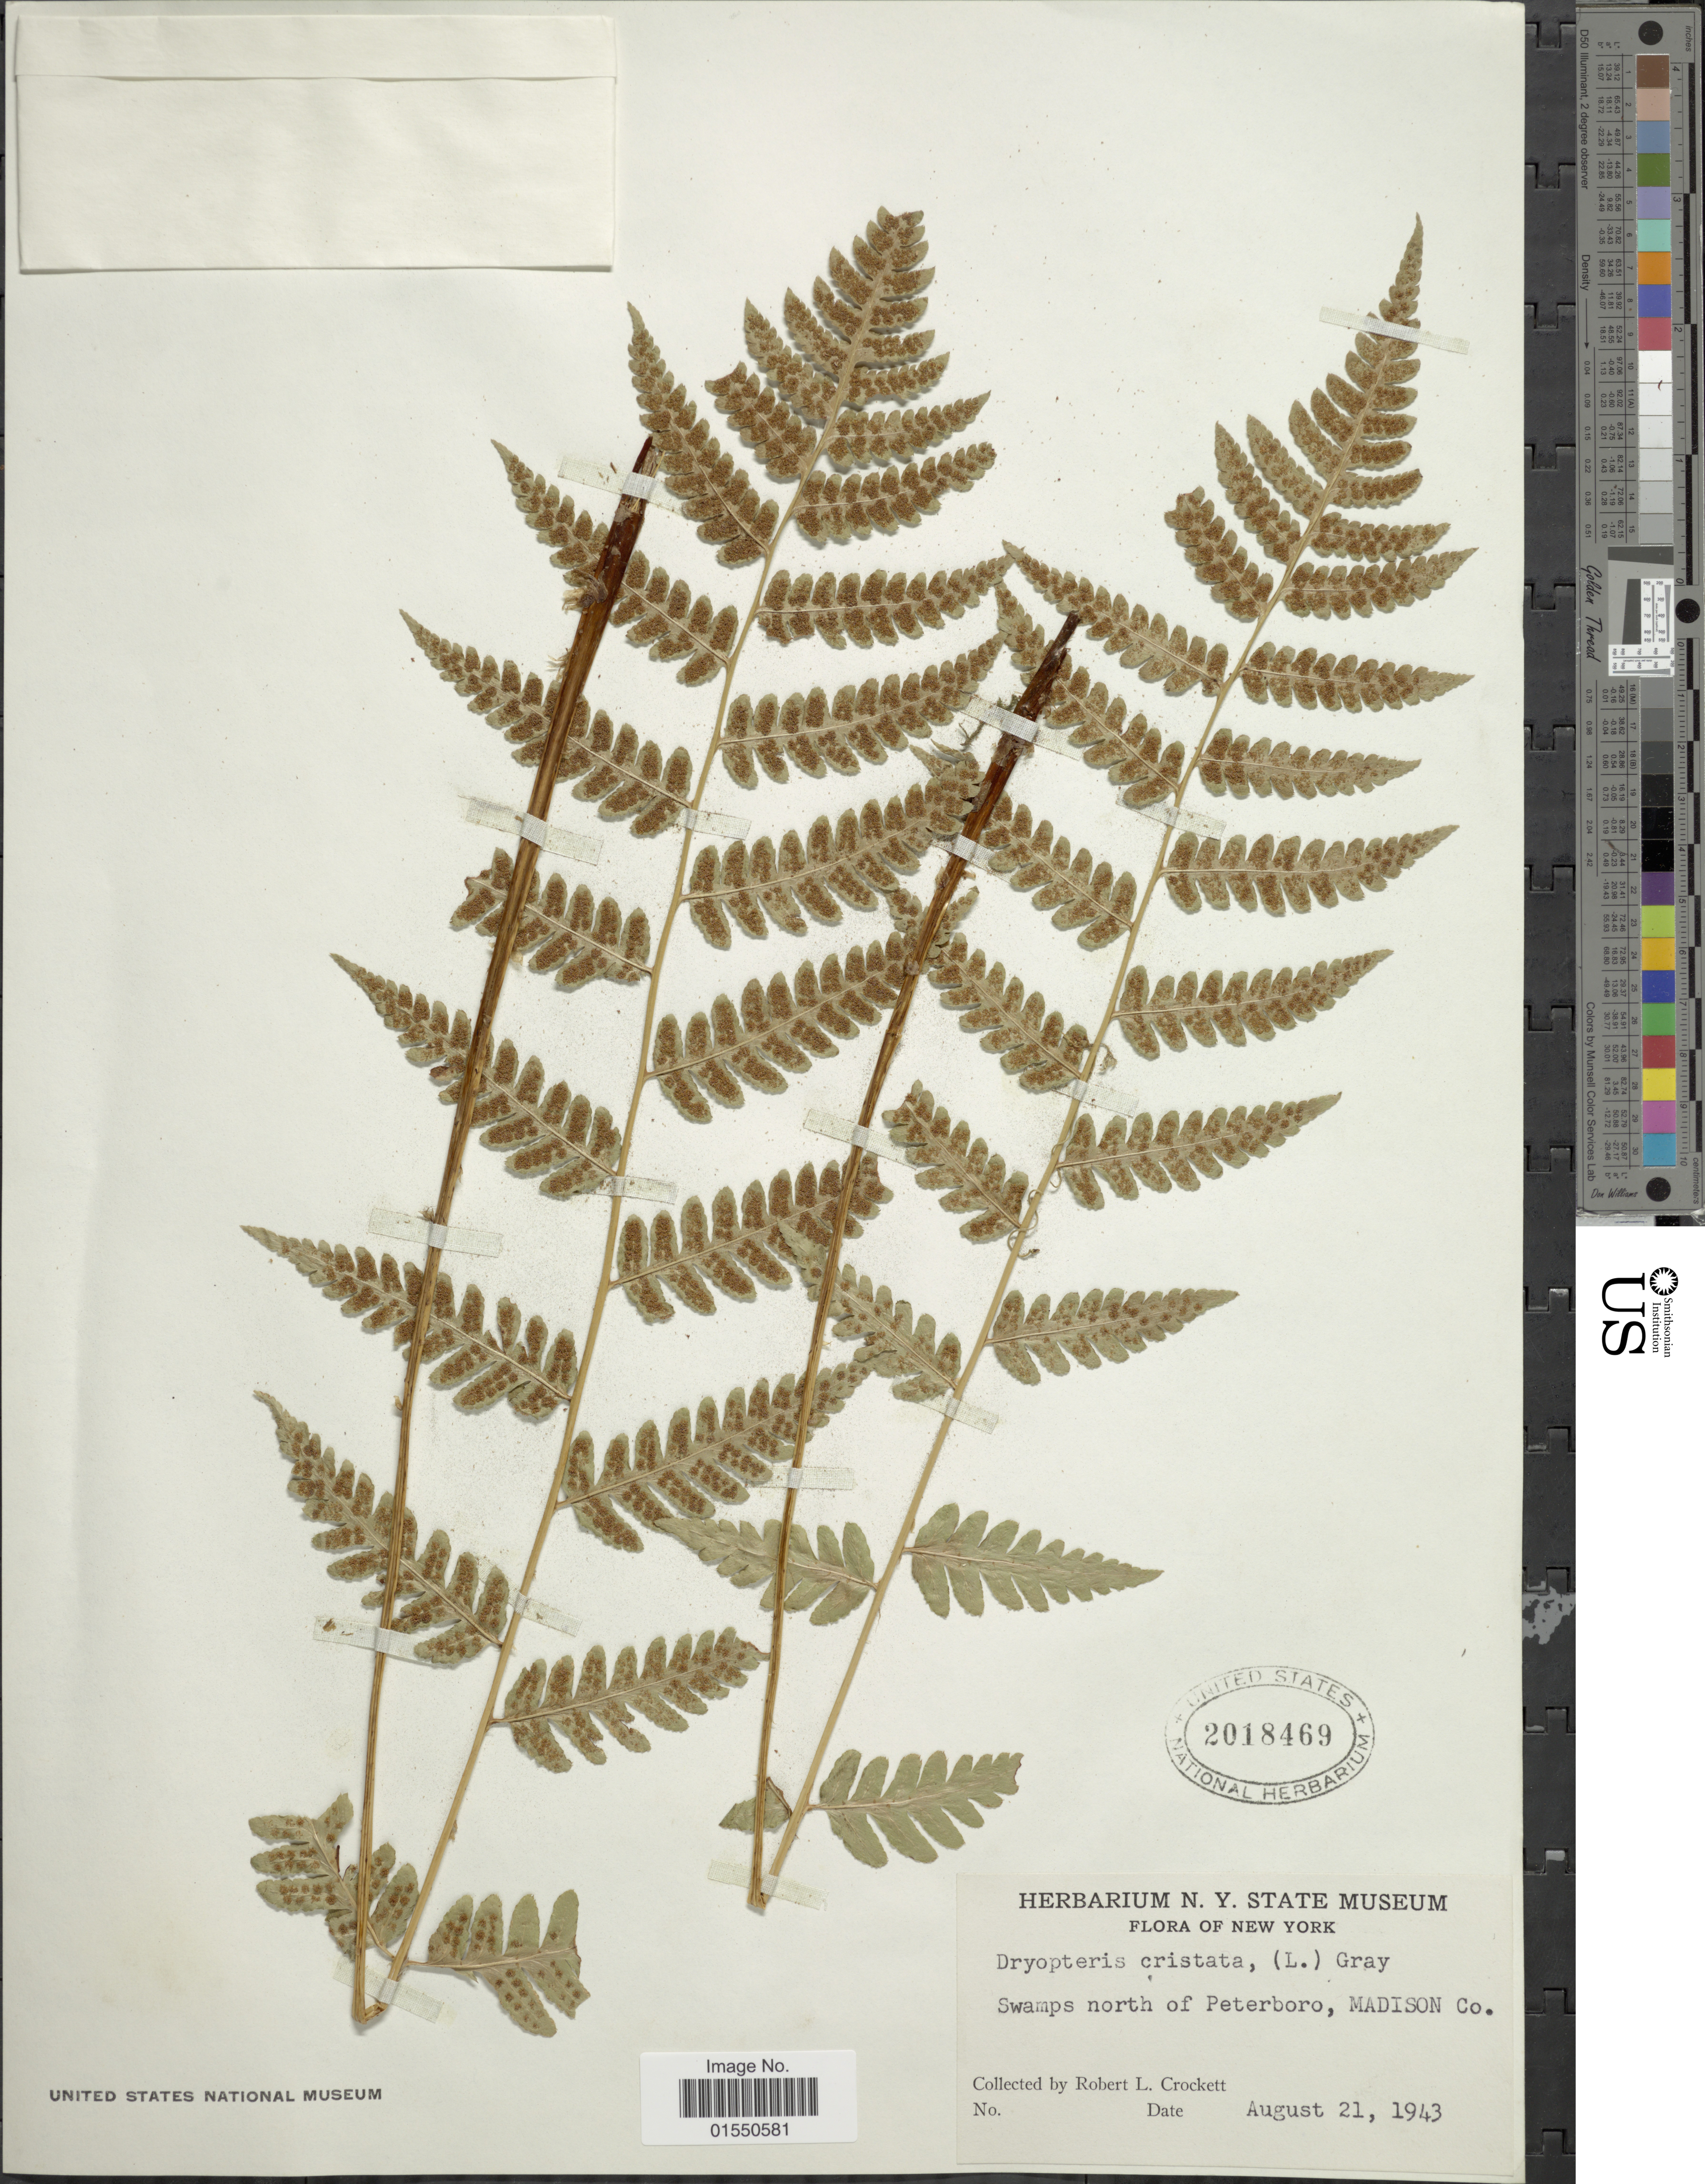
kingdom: Plantae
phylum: Tracheophyta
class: Polypodiopsida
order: Polypodiales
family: Dryopteridaceae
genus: Dryopteris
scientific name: Dryopteris cristata var. spinulosa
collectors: R. Crockett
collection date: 1943-08-21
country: United States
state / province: New York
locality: Swamps north of Peterboro, Madison Co.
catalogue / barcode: US 2018469